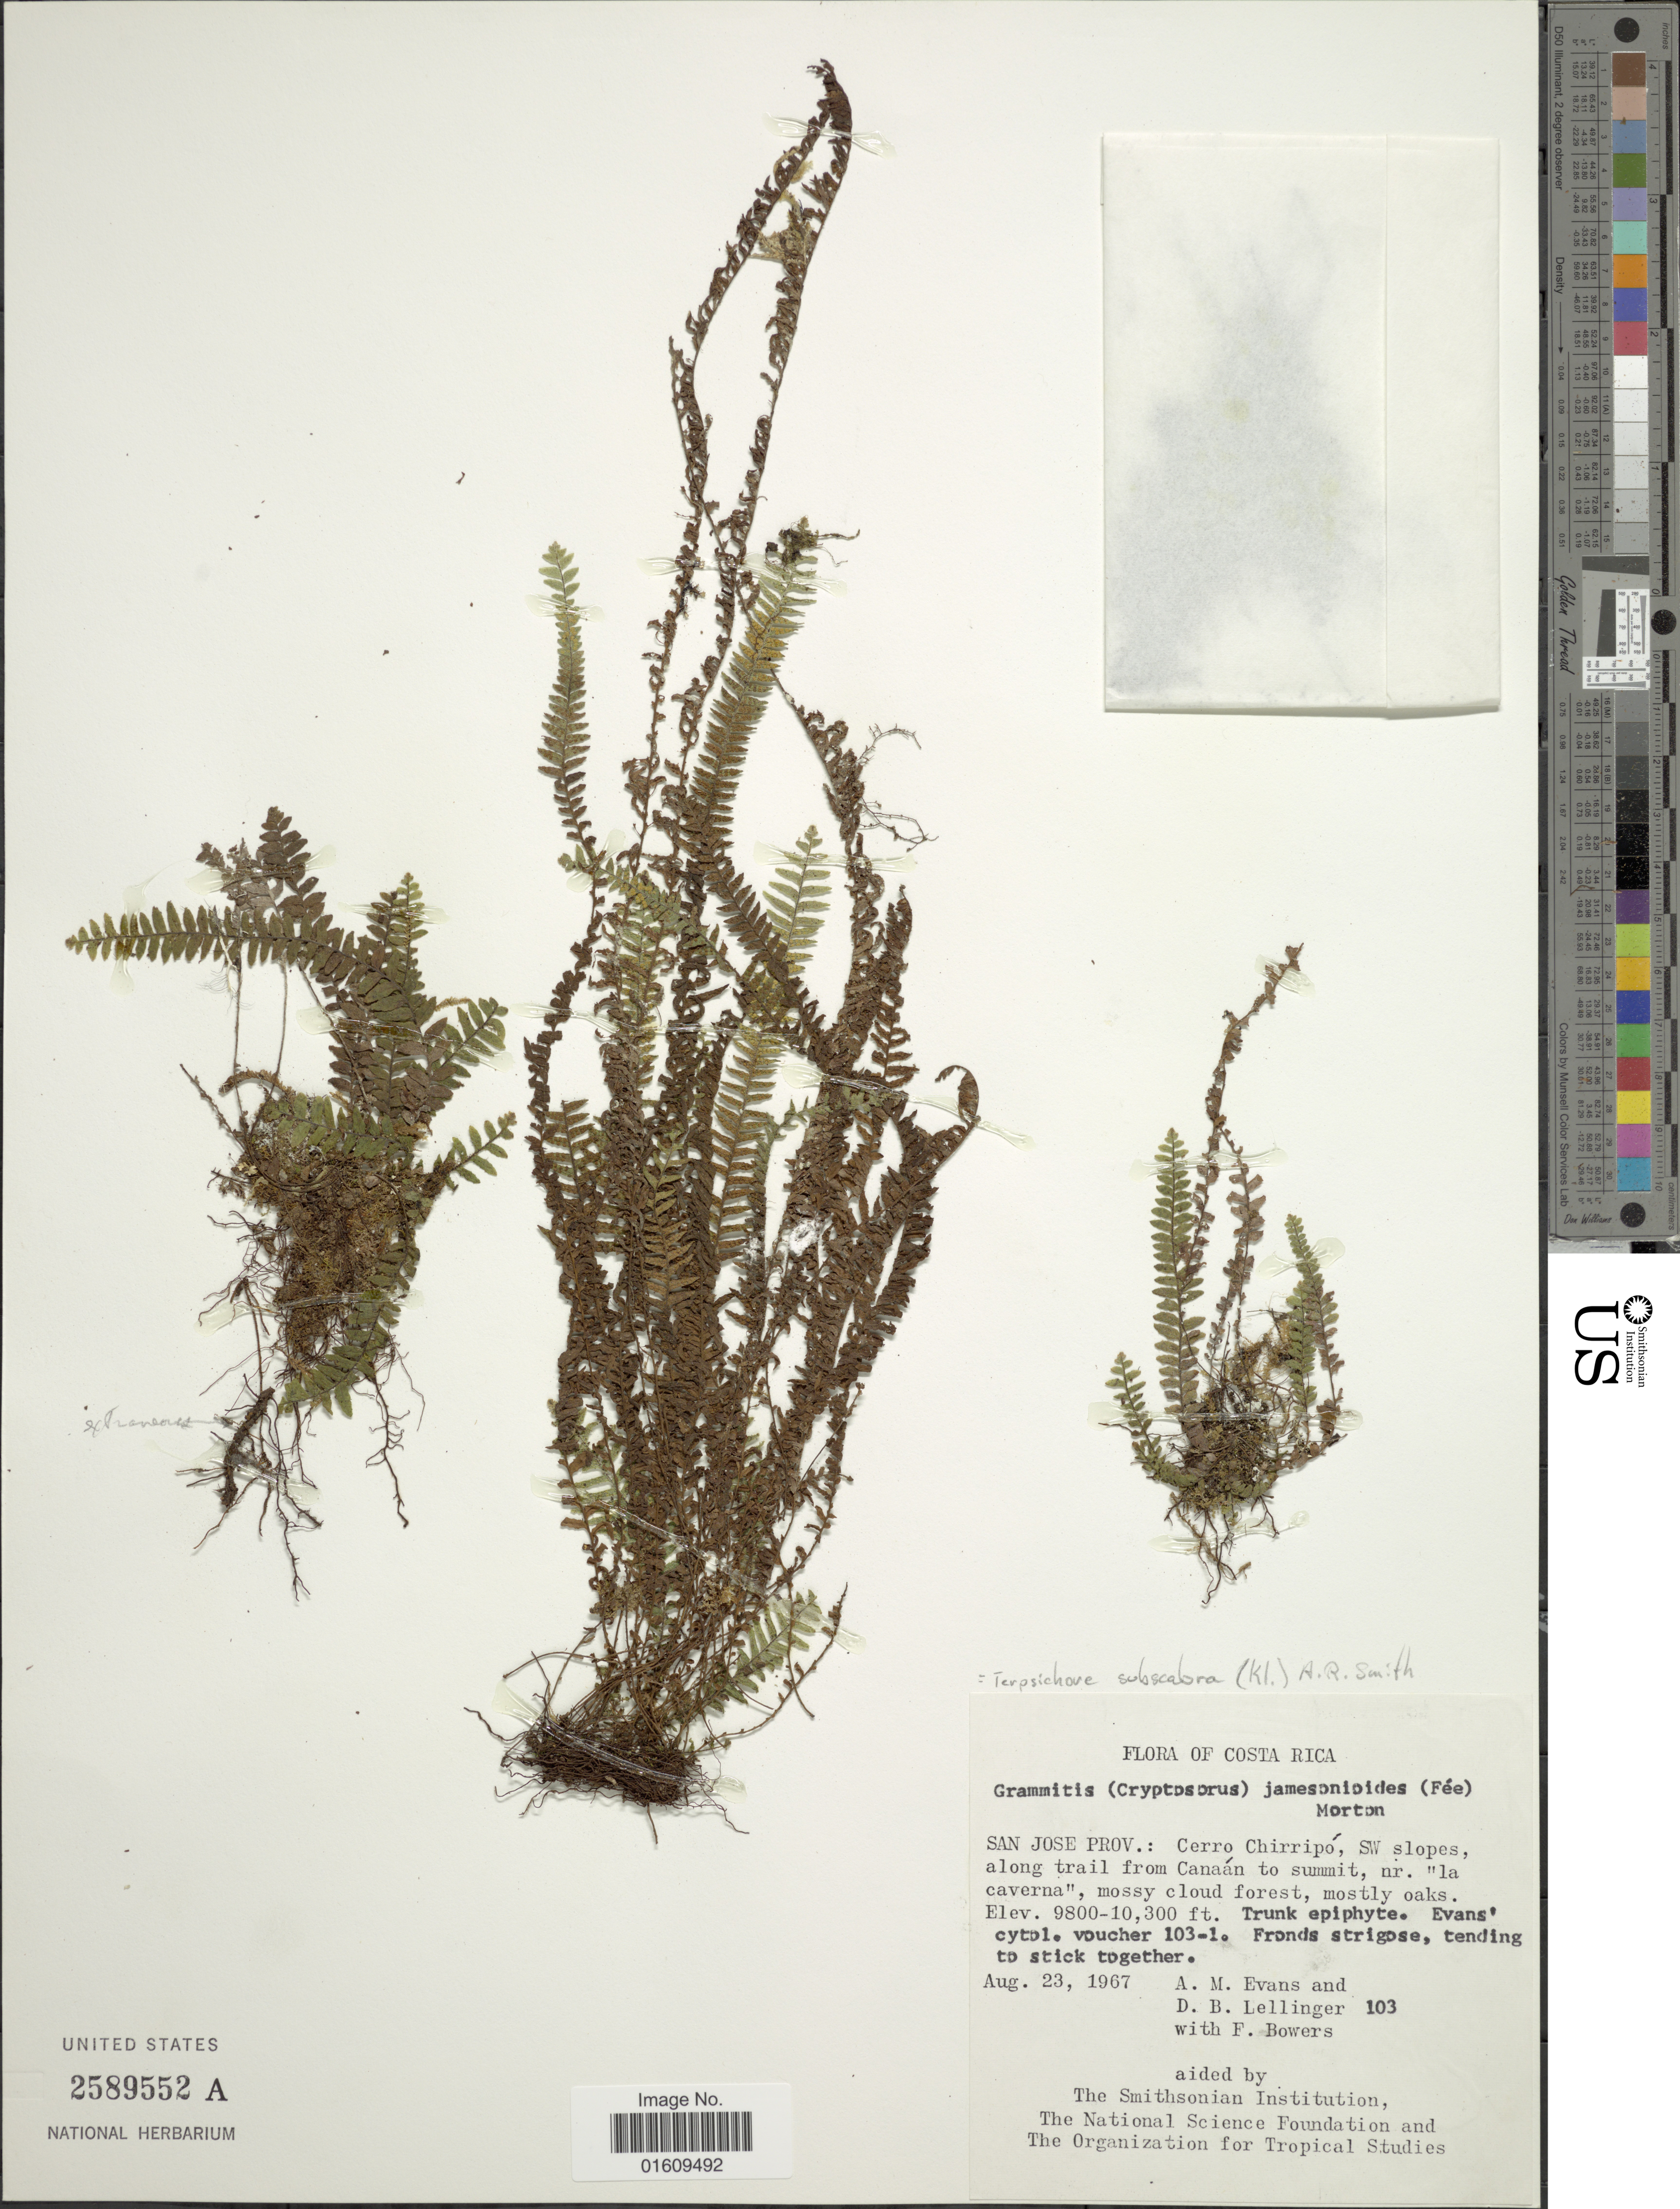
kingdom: Plantae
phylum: Tracheophyta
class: Polypodiopsida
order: Polypodiales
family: Polypodiaceae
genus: Galactodenia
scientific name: Galactodenia subscabra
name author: (Klotzsch) Sundue & Labiak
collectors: A. M. Evans, D. B. Lellinger & F. Bowers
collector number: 103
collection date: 1967-08-23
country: Costa Rica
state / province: San José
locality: San Jose Prov.: Cerro Chirripo, SW slopes, along trail from Canaan to Summit, nr. "la caverna".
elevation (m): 2987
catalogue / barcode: US 2589552A